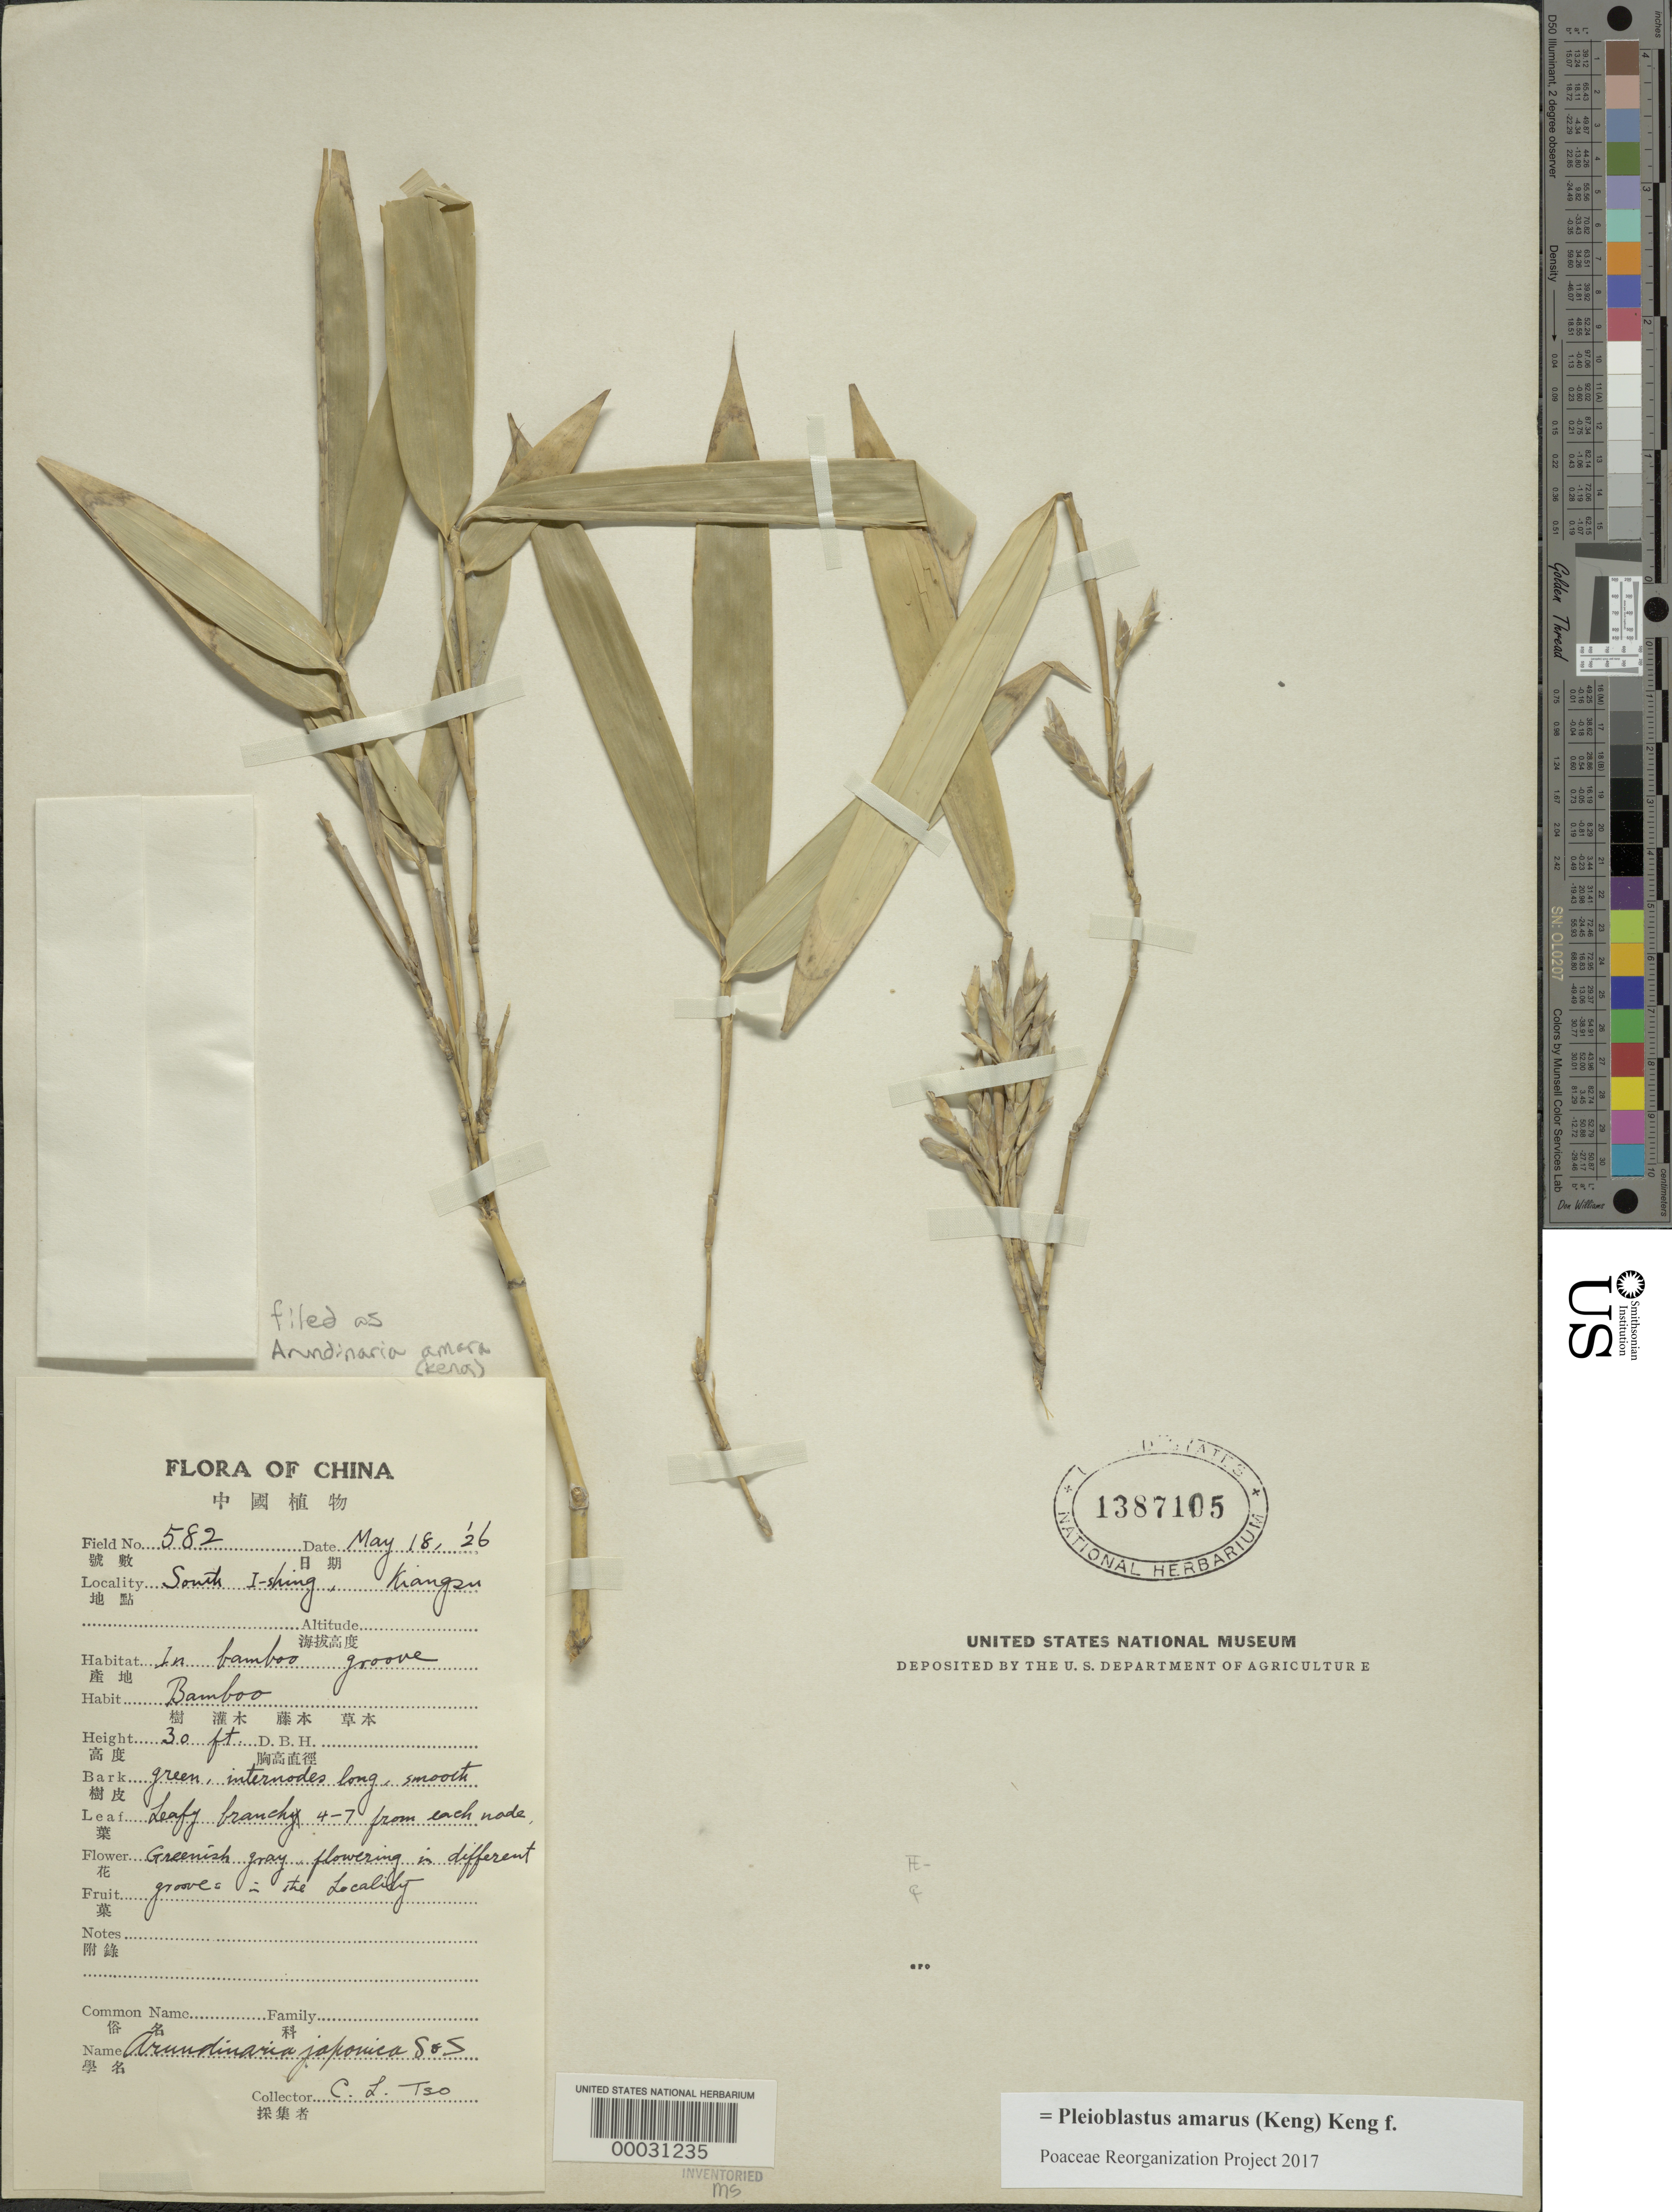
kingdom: Plantae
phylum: Tracheophyta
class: Liliopsida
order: Poales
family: Poaceae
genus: Pleioblastus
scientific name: Pleioblastus amarus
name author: (Keng) Keng f.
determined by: Poaceae Reorganization Project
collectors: C. Tso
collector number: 582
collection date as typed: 18 May 1926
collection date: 1926-05-18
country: China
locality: South Ishing, Kingsu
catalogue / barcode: US 1387105